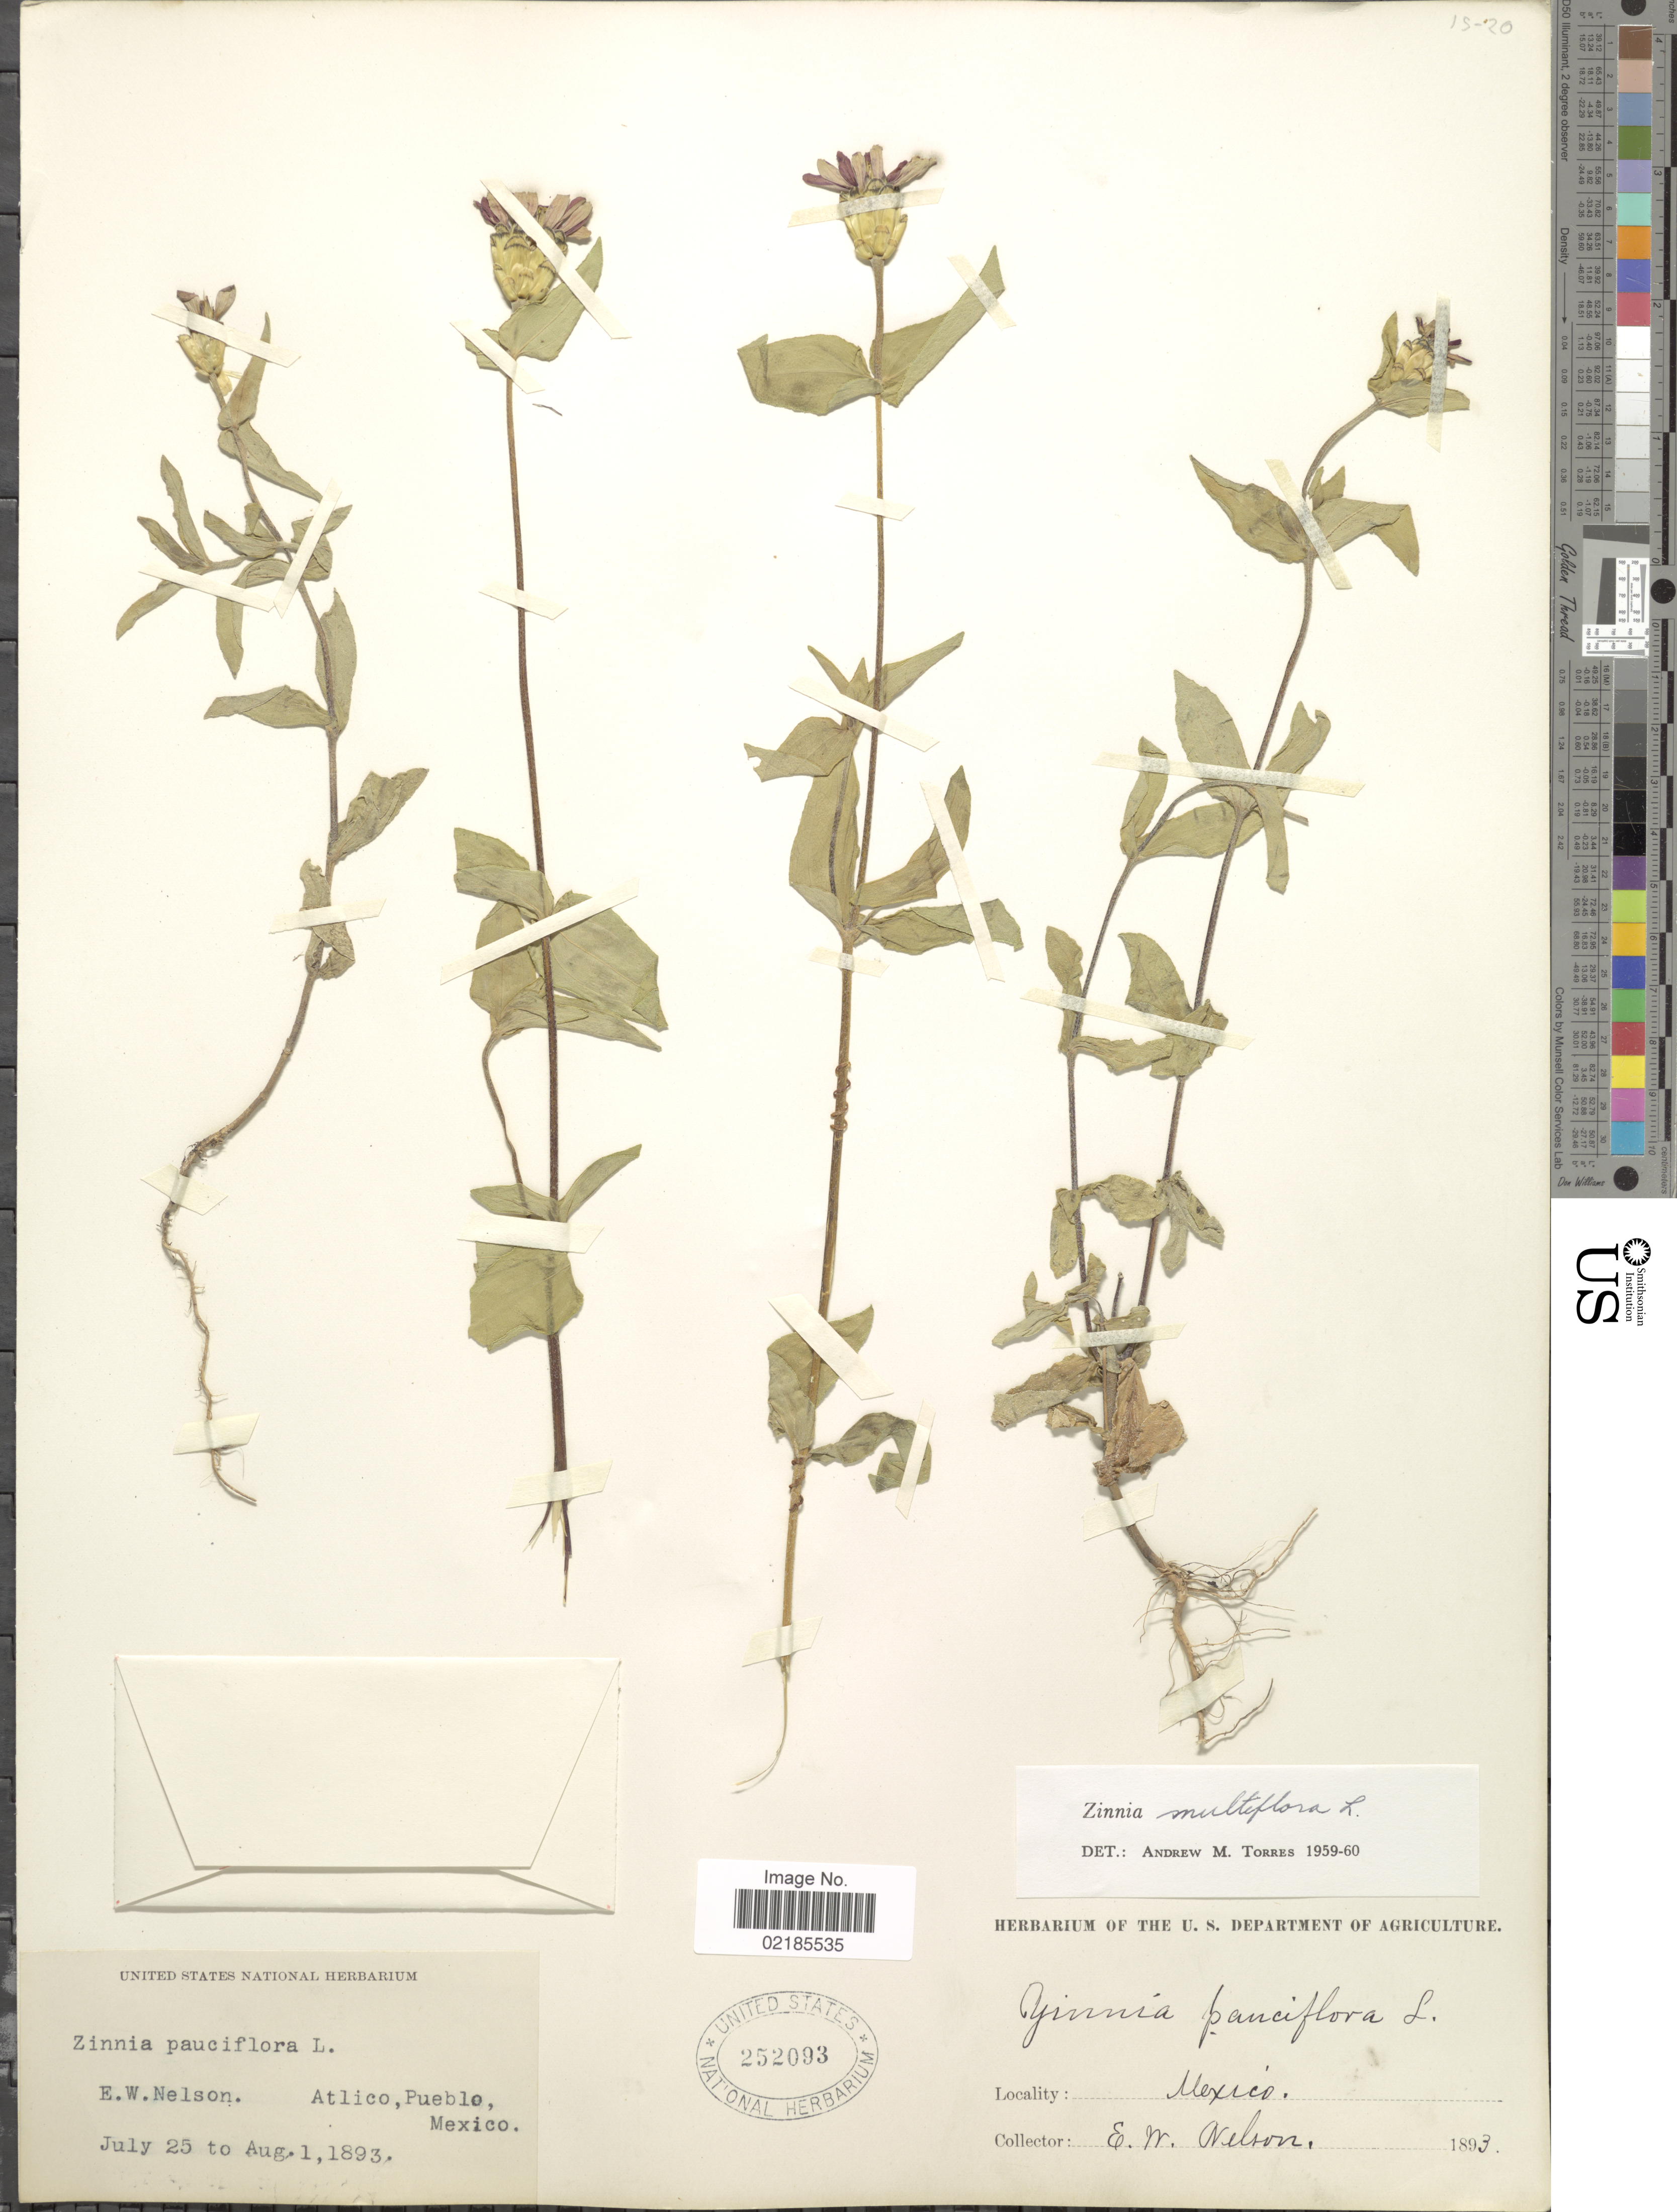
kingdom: Plantae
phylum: Tracheophyta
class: Magnoliopsida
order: Asterales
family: Asteraceae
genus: Zinnia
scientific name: Zinnia peruviana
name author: (L.) L.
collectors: E. W. Nelson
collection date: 1893-07-25/1893-08-01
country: Mexico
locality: Atlico, Pueblo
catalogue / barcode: US 252093